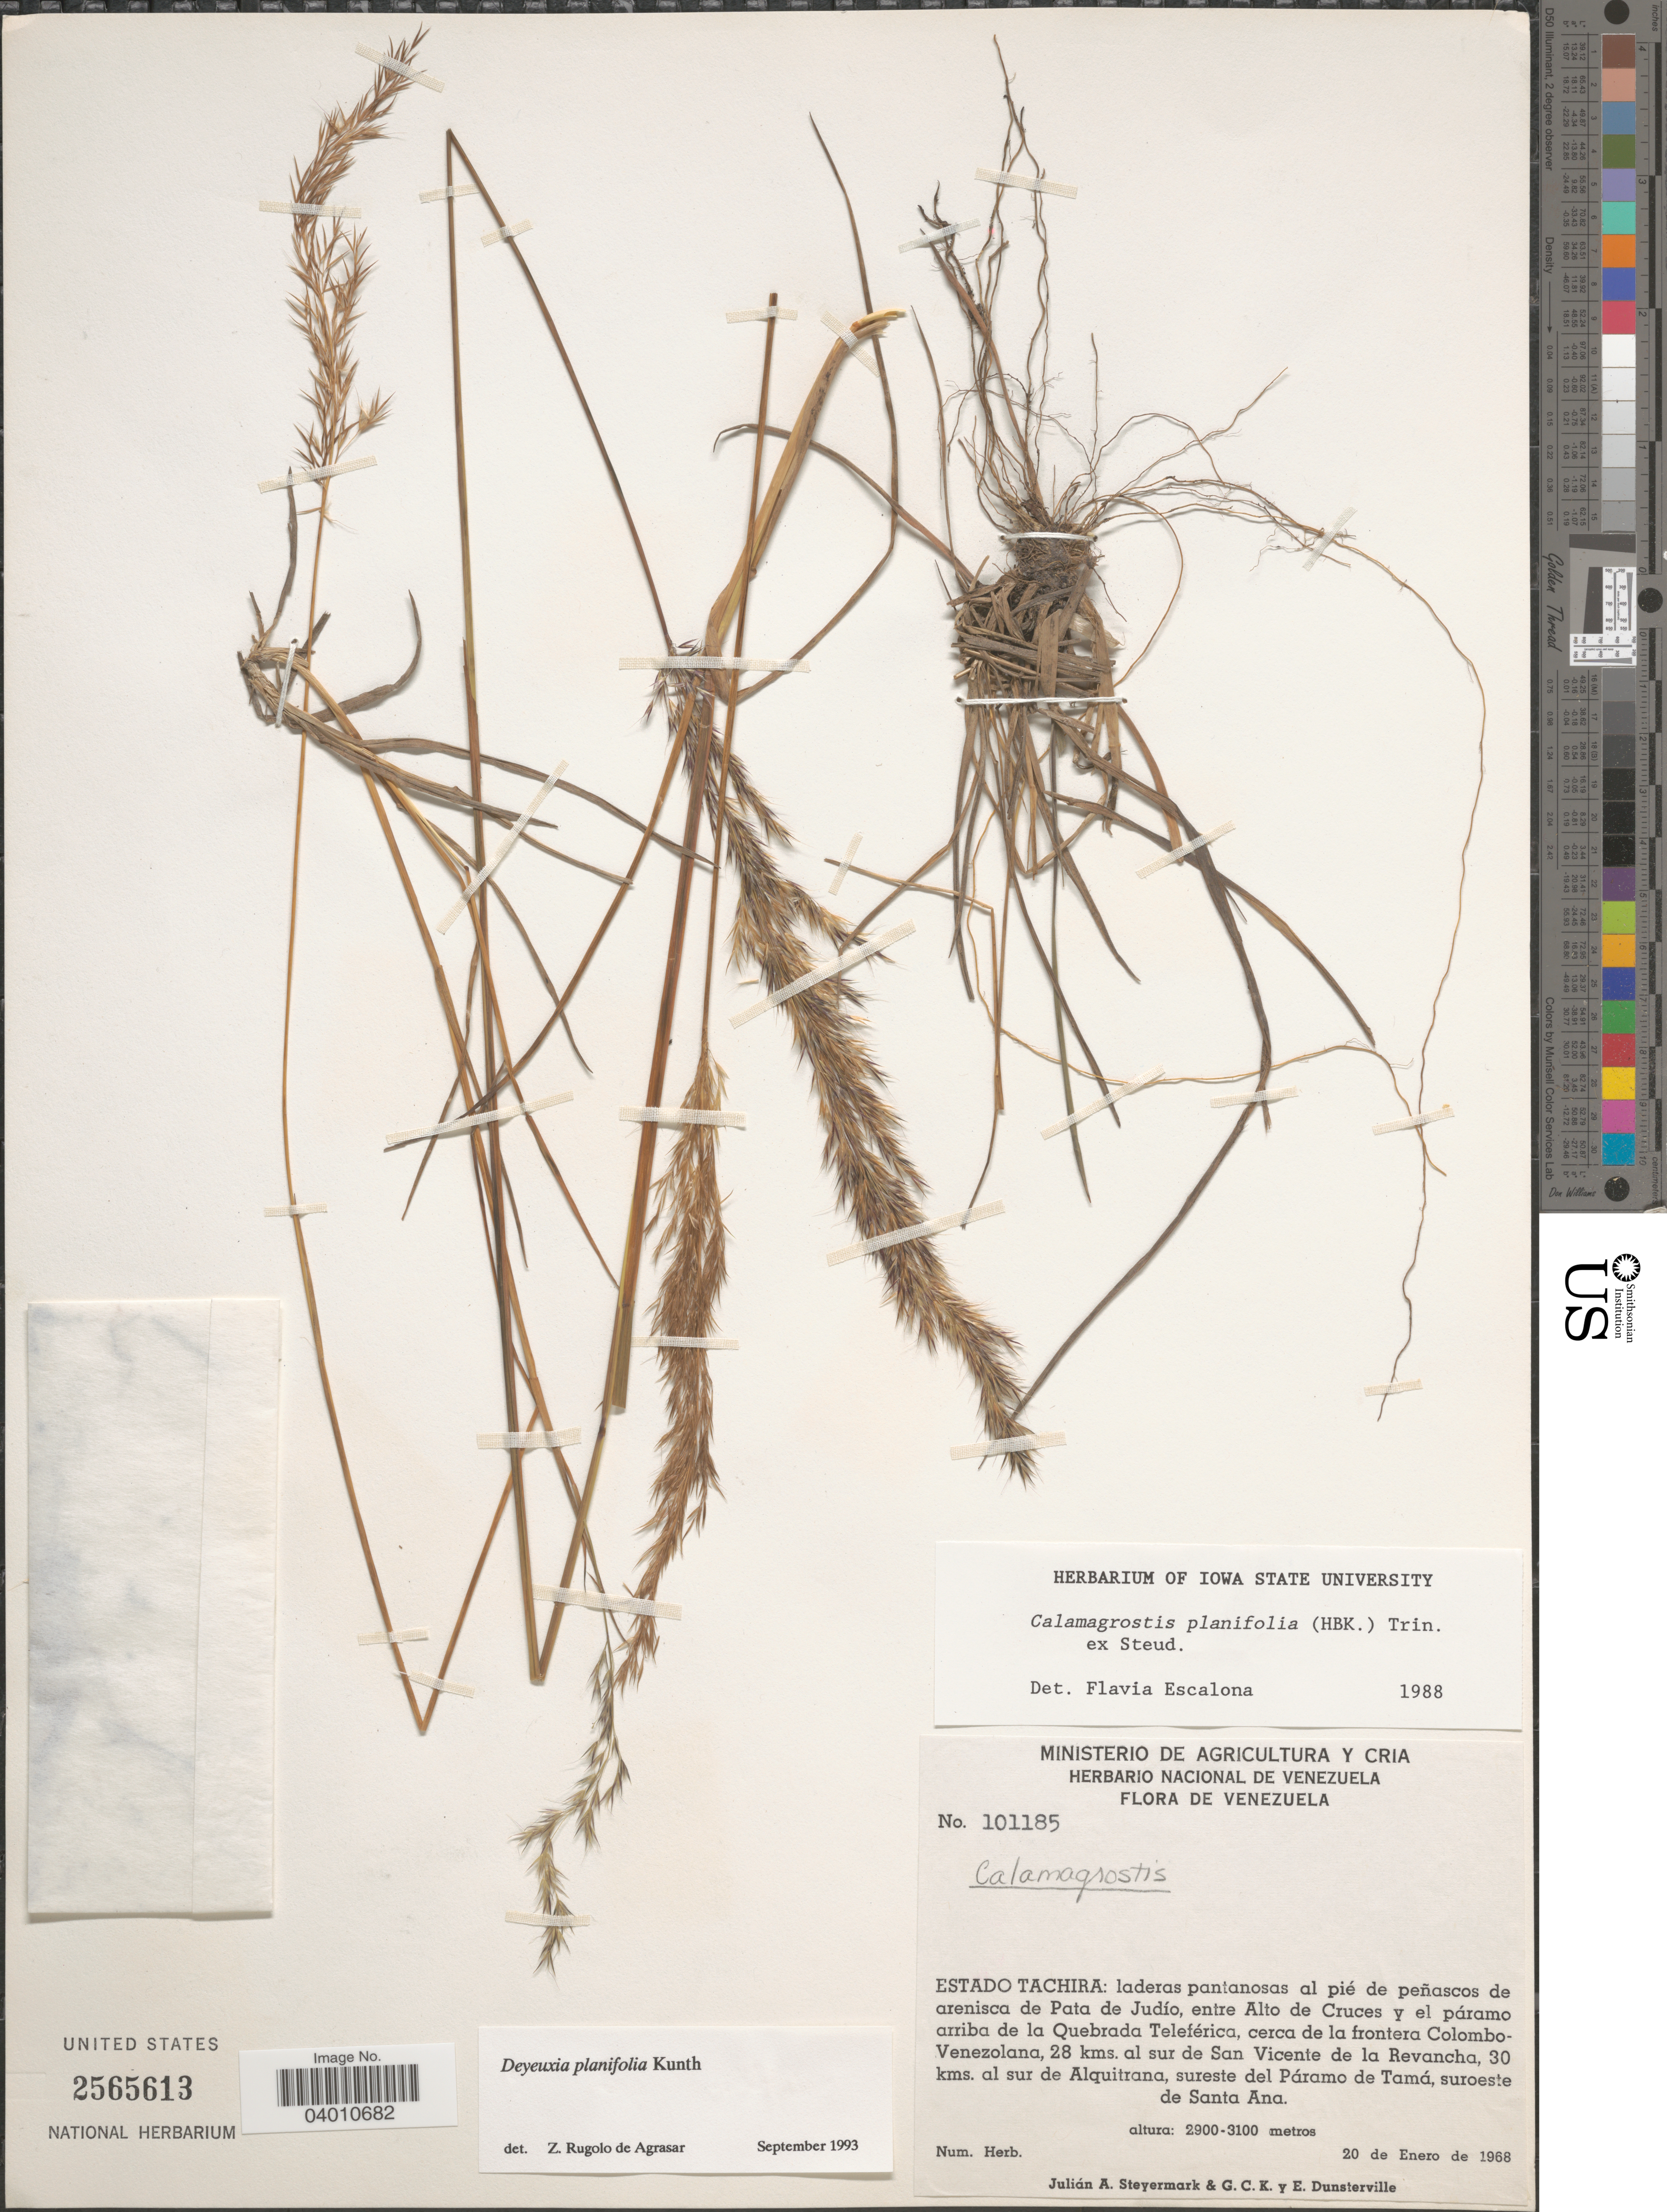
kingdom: Plantae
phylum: Tracheophyta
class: Liliopsida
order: Poales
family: Poaceae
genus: Peyritschia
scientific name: Peyritschia planifolia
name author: (Kunth) P.M. Peterson et al.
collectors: J. Steyermark, G. C. K. Dunsterville & E. Dunsterville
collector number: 101185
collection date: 1968-01-20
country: Venezuela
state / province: Tachira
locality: Laderas pantanosas al pié de peñascos de arenisca de Pata de Judío, entre Alto de Cruces y el páramo arriba de la Quebrada Teleférica, cerca de la frontera Colombo-Venezolana, 28 kms. al sur de San Vicente de la Revancha, 30 kms. al sur de Alquitrana, sureste del Páramo de Tamá, suroeste de Santa Ana.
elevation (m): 2900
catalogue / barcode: US 2565613